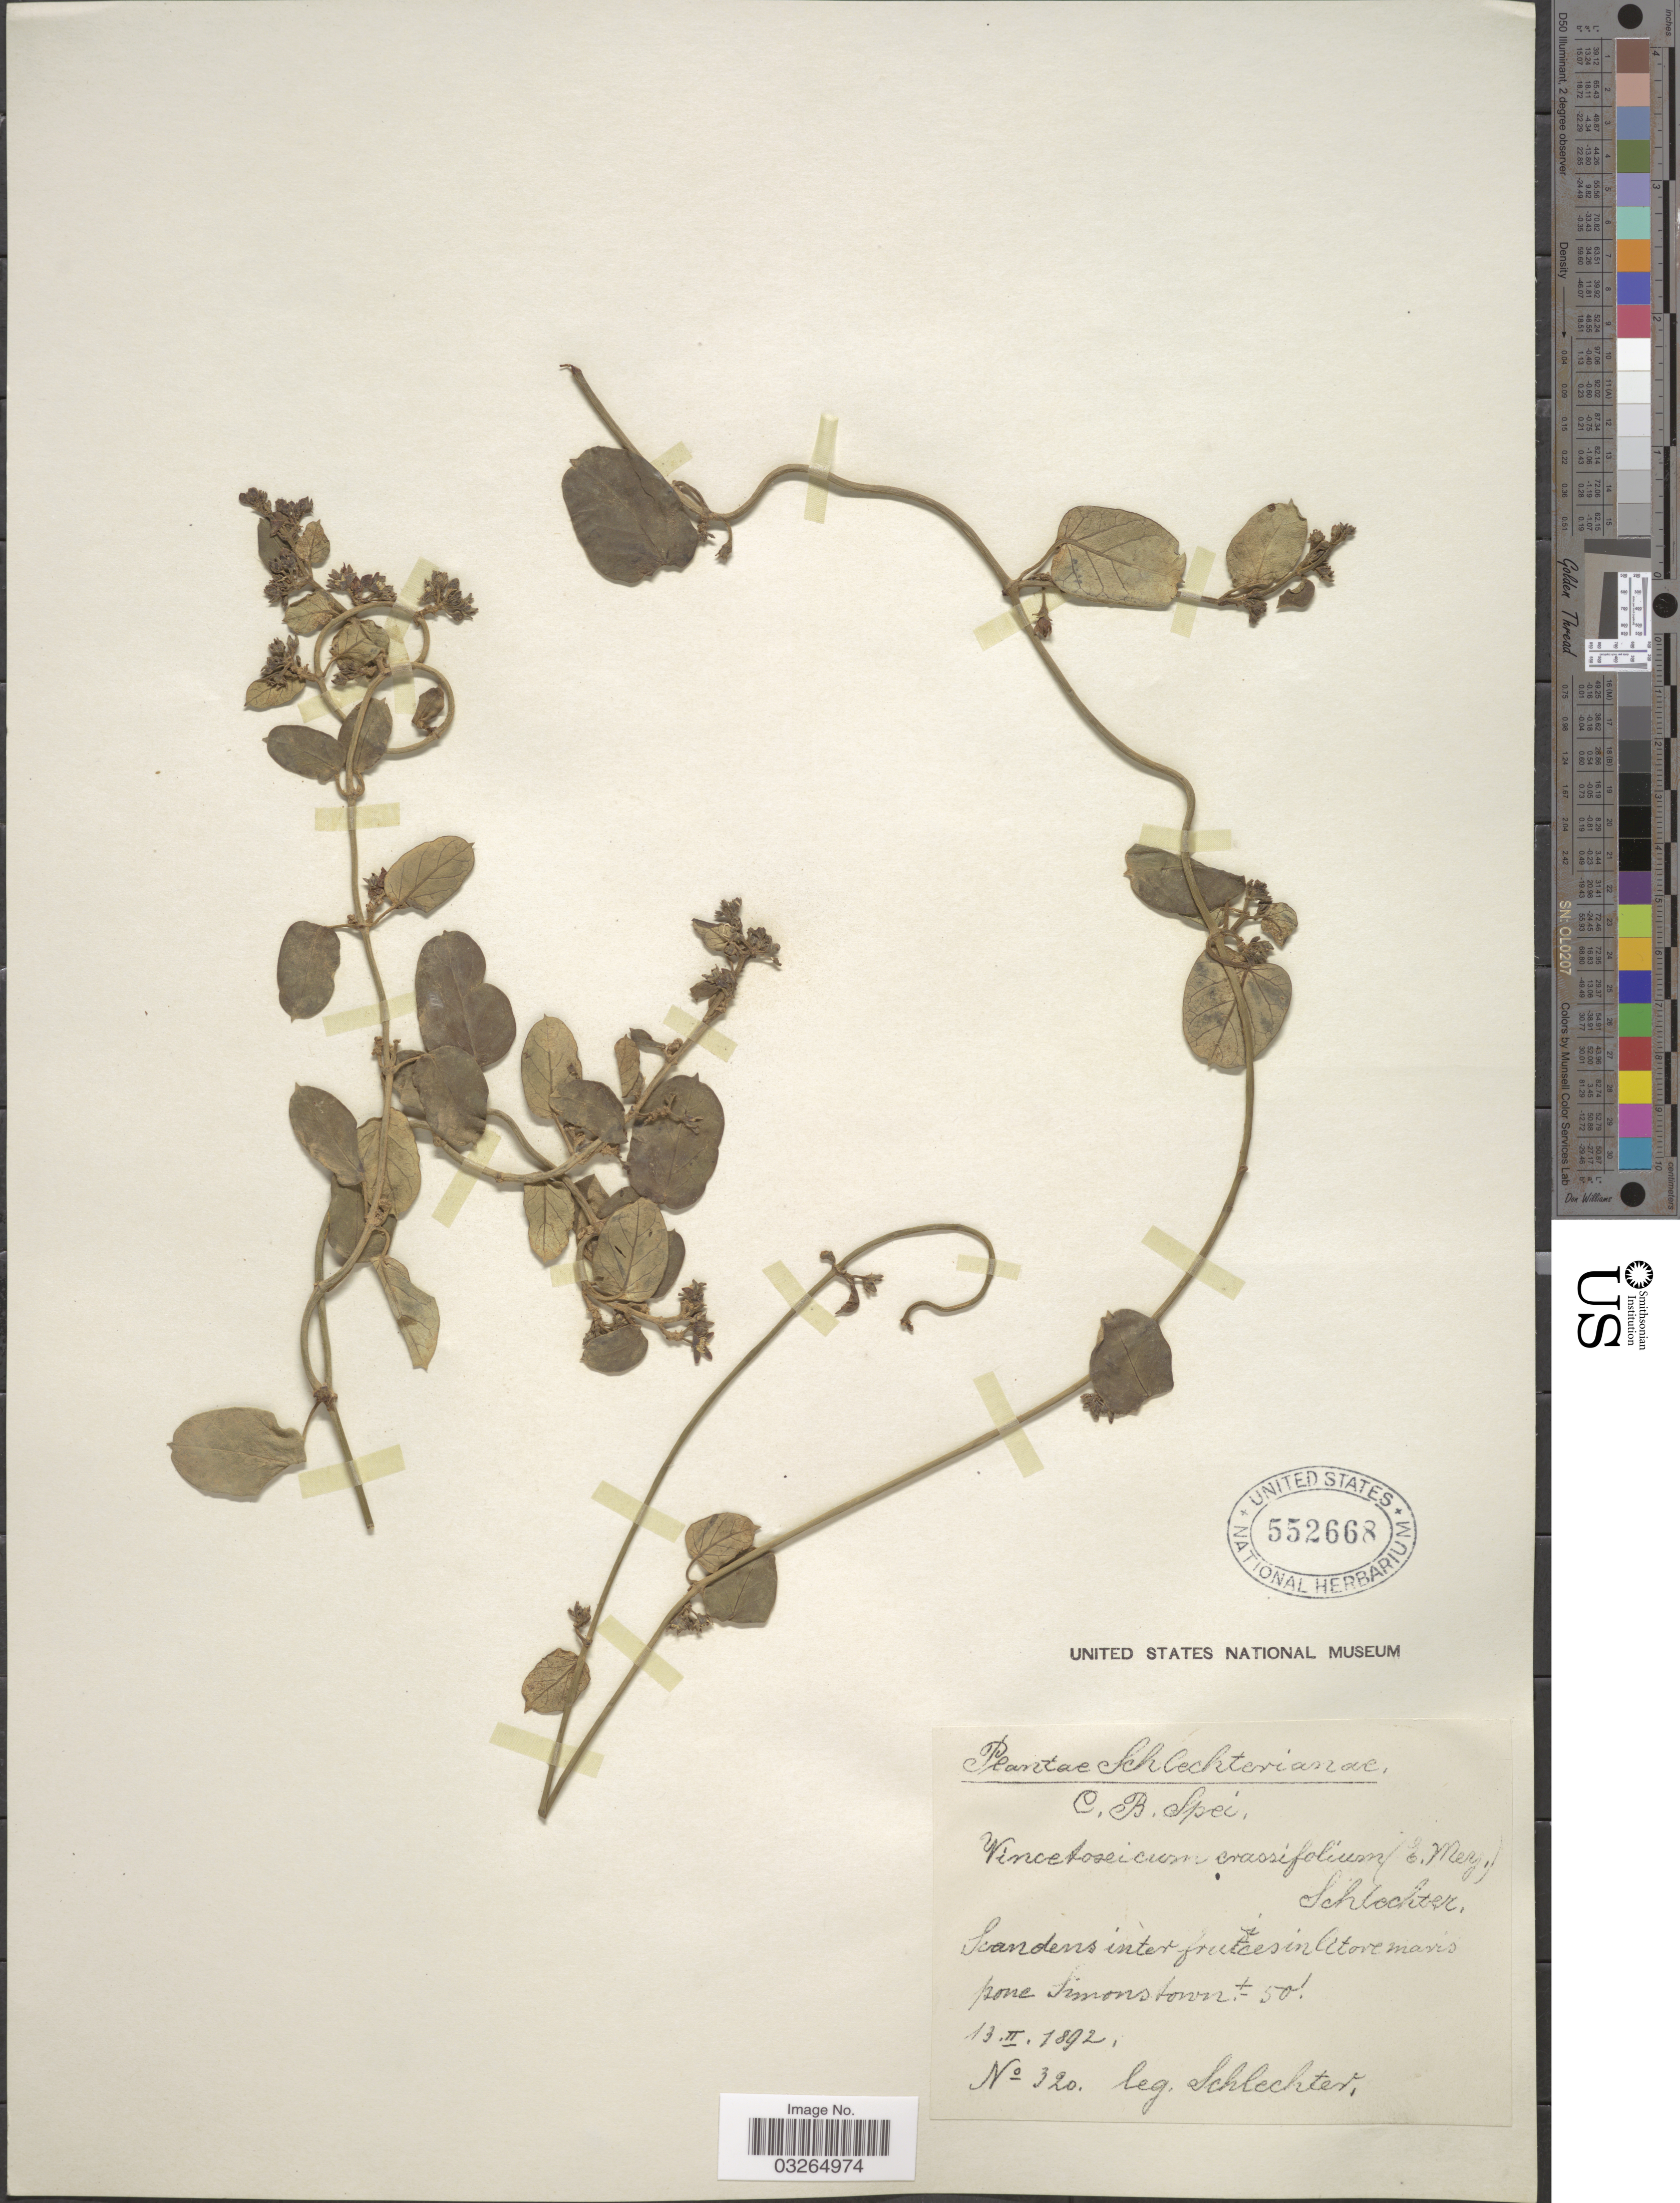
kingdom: Plantae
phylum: Tracheophyta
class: Magnoliopsida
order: Gentianales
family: Apocynaceae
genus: Cynanchum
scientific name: Cynanchum africanum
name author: Hoffmanns.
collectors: Schlechter, --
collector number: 320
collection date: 1892-02-13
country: South Africa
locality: C. B. Spei. pone Simonstown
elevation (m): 15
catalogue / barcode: US 552668